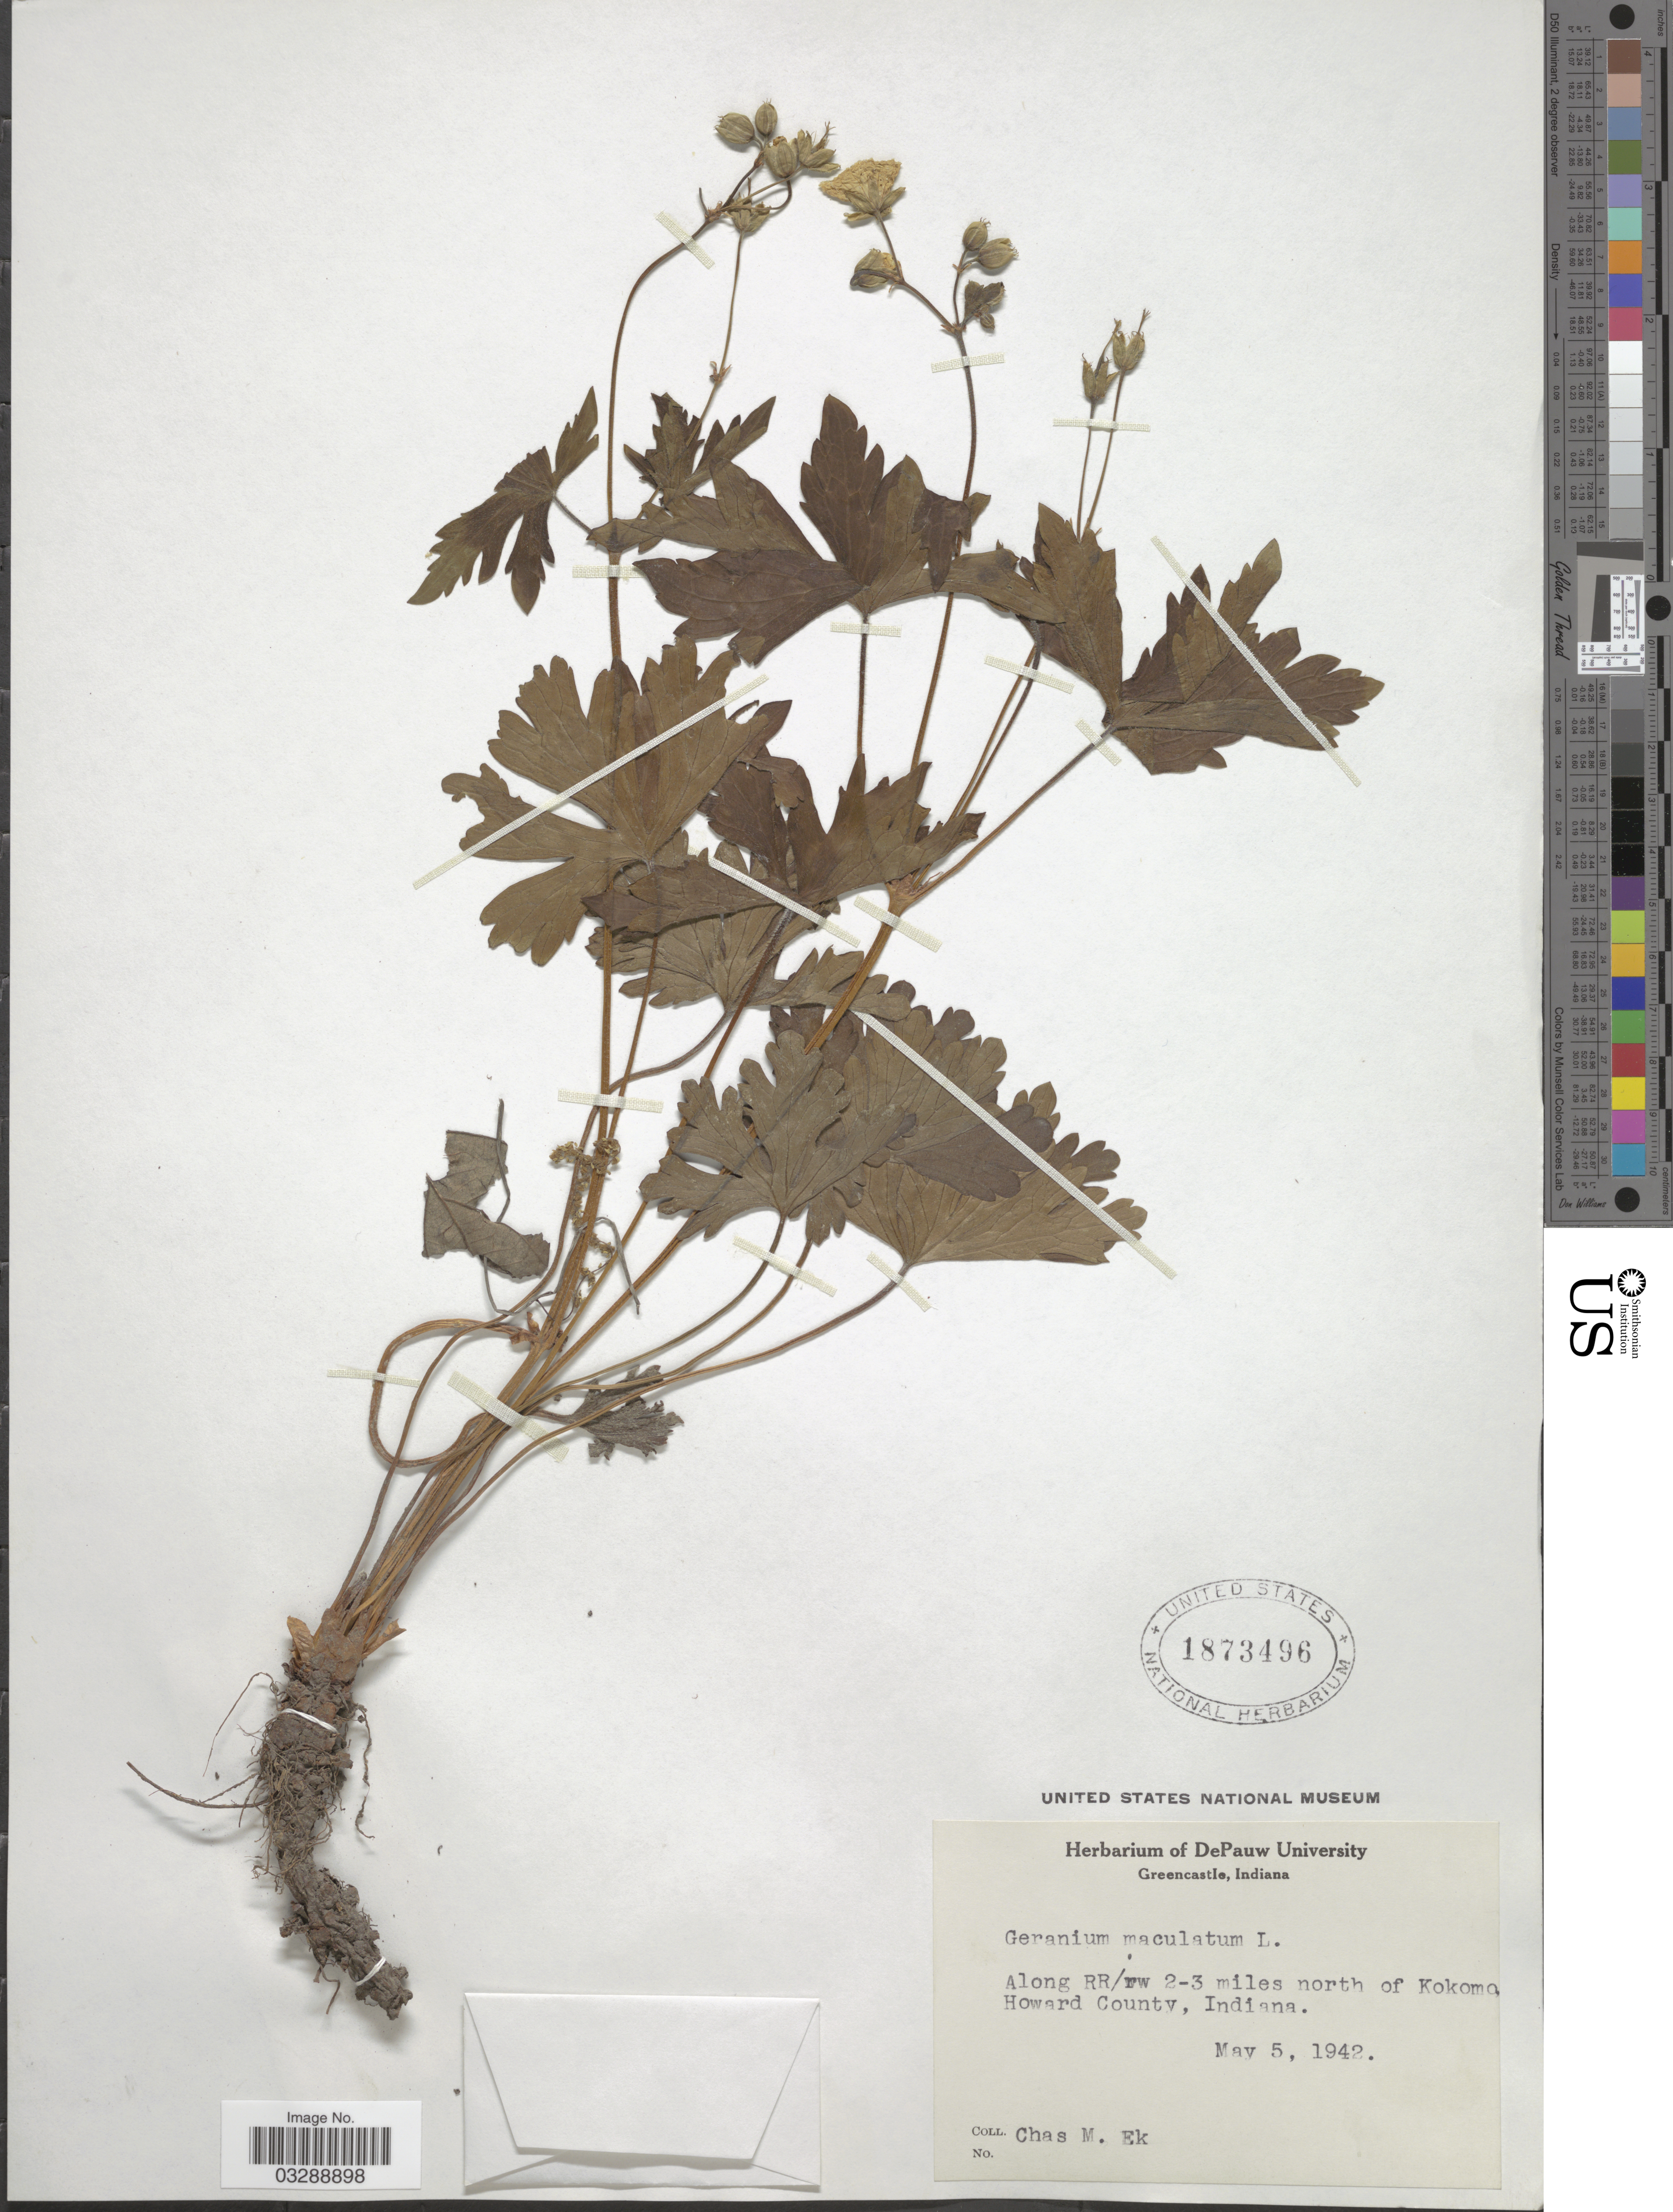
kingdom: Plantae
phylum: Tracheophyta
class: Magnoliopsida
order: Geraniales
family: Geraniaceae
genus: Geranium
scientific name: Geranium maculatum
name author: L.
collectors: C. Ek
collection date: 1942-05-05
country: United States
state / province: Indiana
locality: Along RR/rw 2-3 miles north of Kokomo, Howard County.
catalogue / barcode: US 1873496